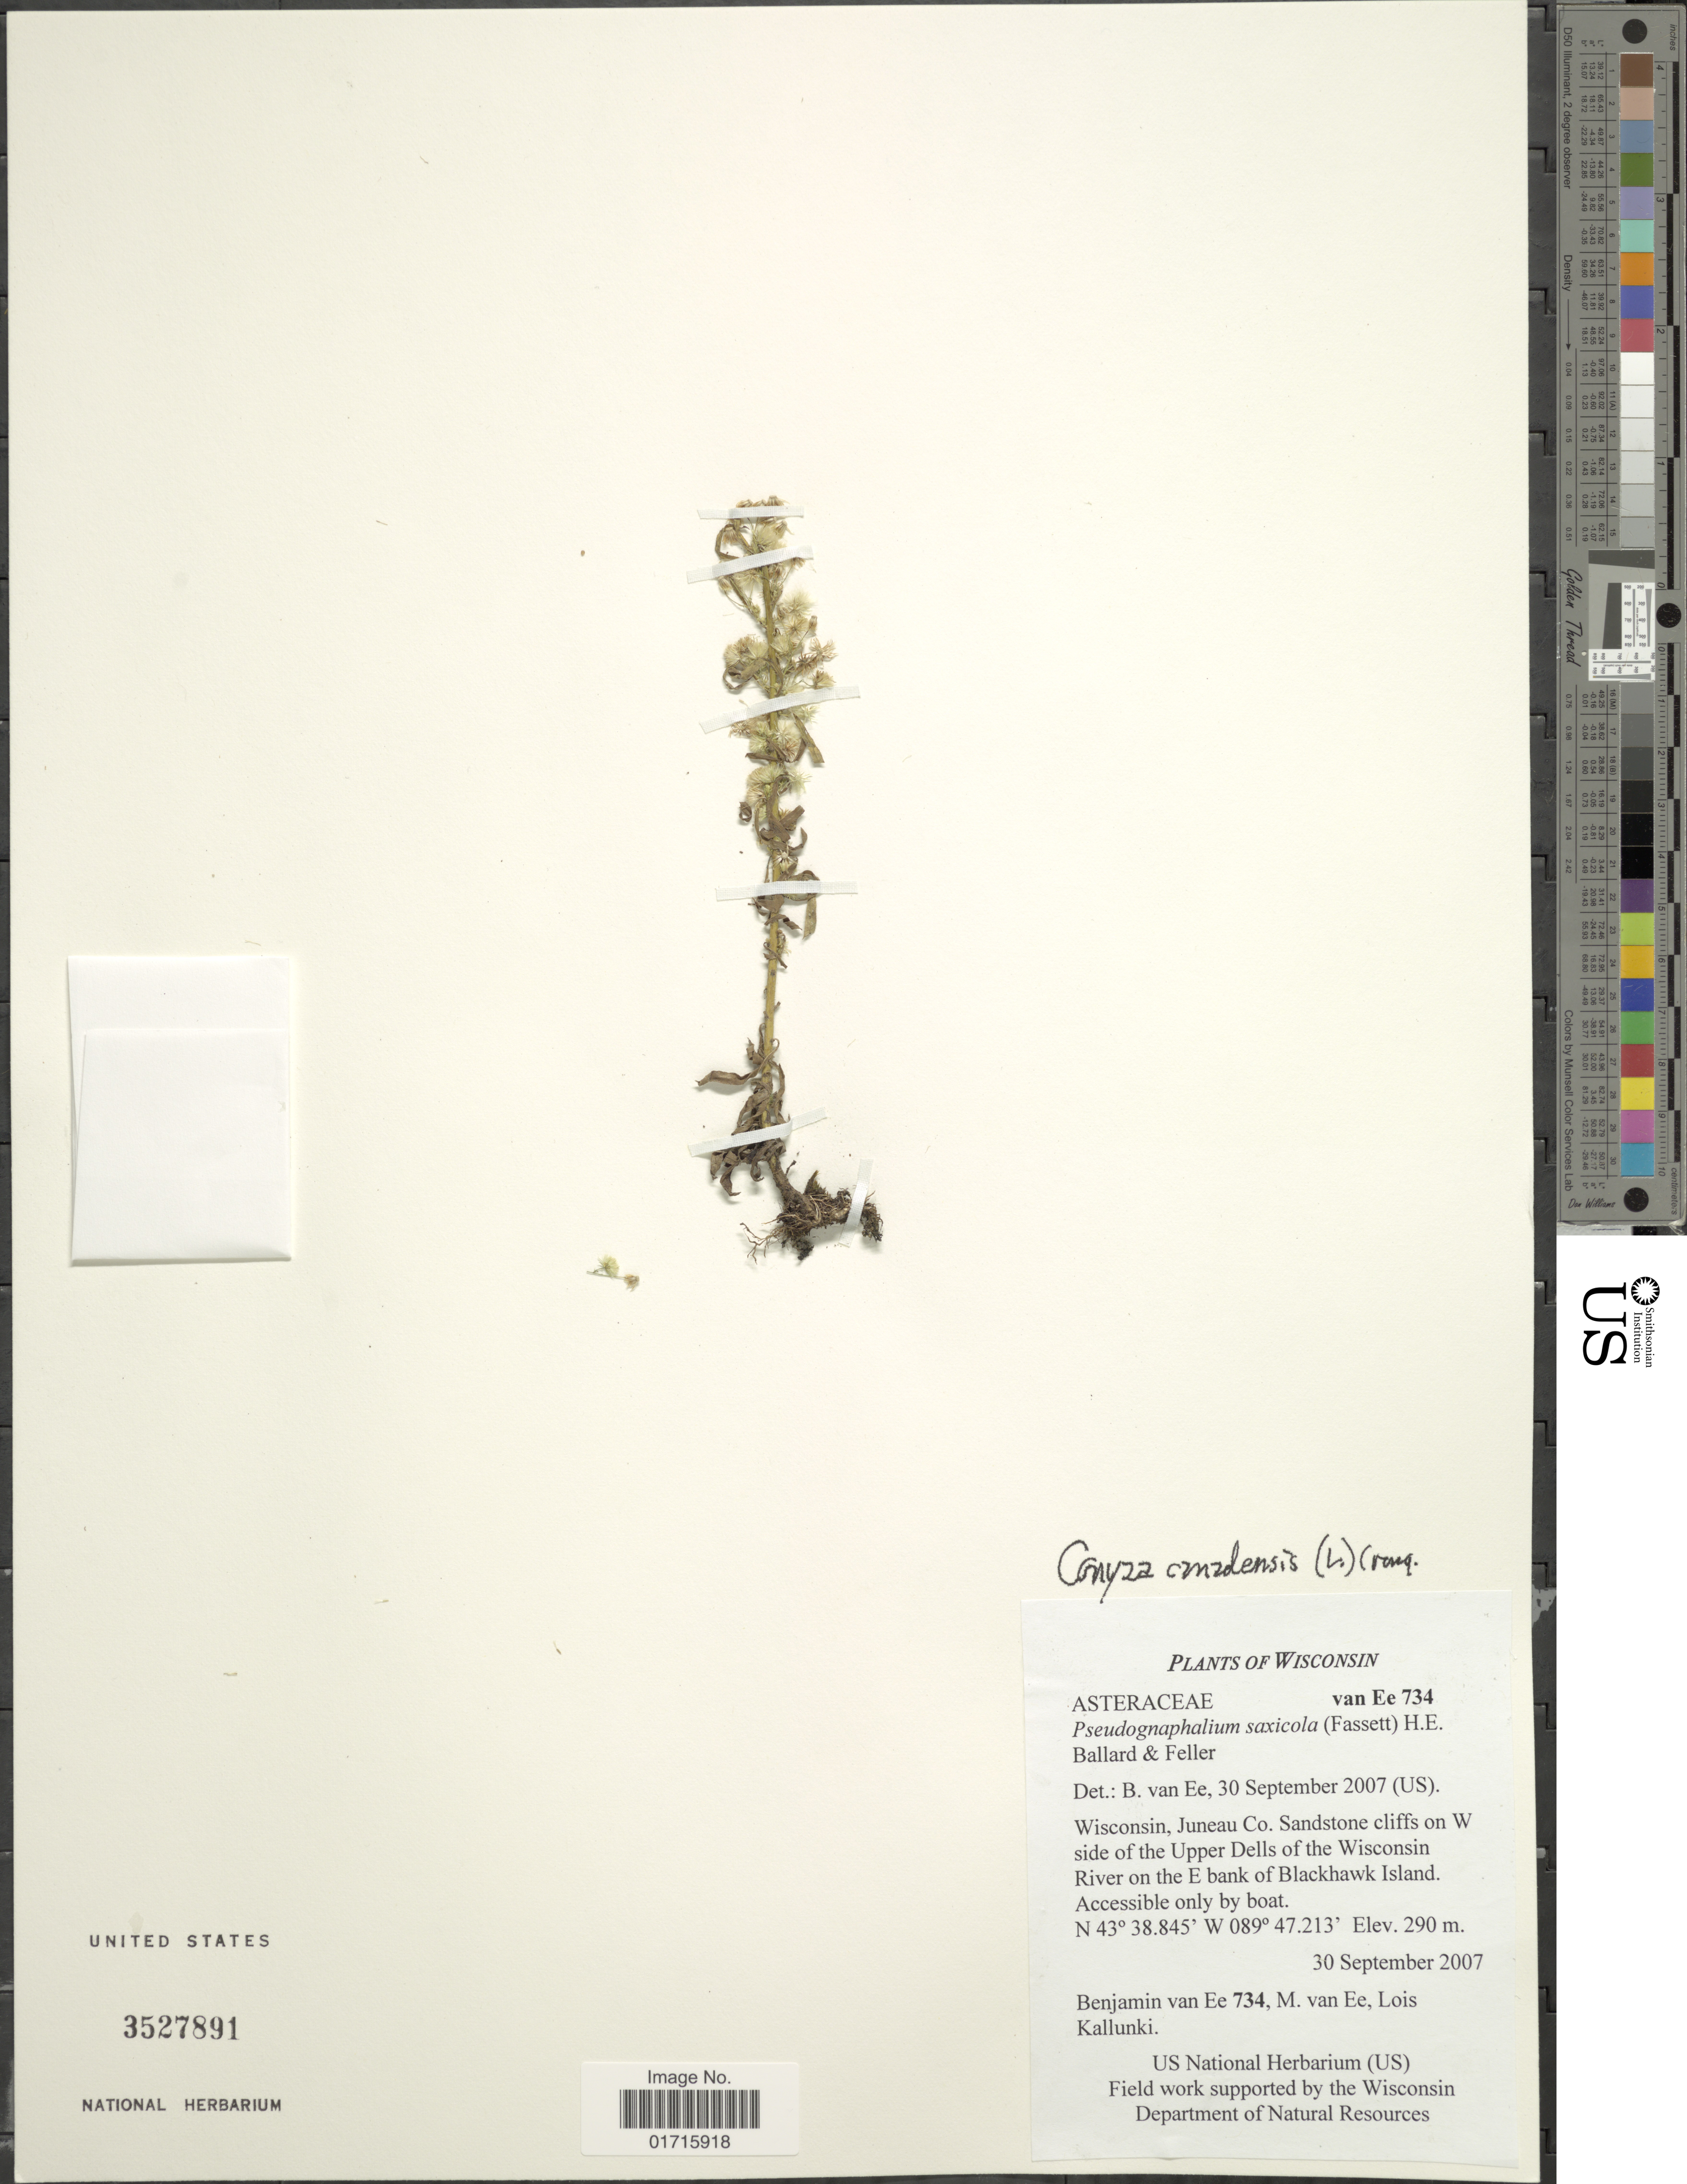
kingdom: Plantae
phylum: Tracheophyta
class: Magnoliopsida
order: Asterales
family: Asteraceae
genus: Conyza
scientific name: Conyza canadensis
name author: (L.) Cronq.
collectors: B. van Ee, M. Van Ee & L. Kallunki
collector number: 734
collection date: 2007-09-30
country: United States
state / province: Wisconsin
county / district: Juneau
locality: Sandstone cliffs on W side of the Upper Dells of the Wisconsin River on the E bank of Blackhawk Island. Accesible only by boat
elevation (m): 290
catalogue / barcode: US 3527891